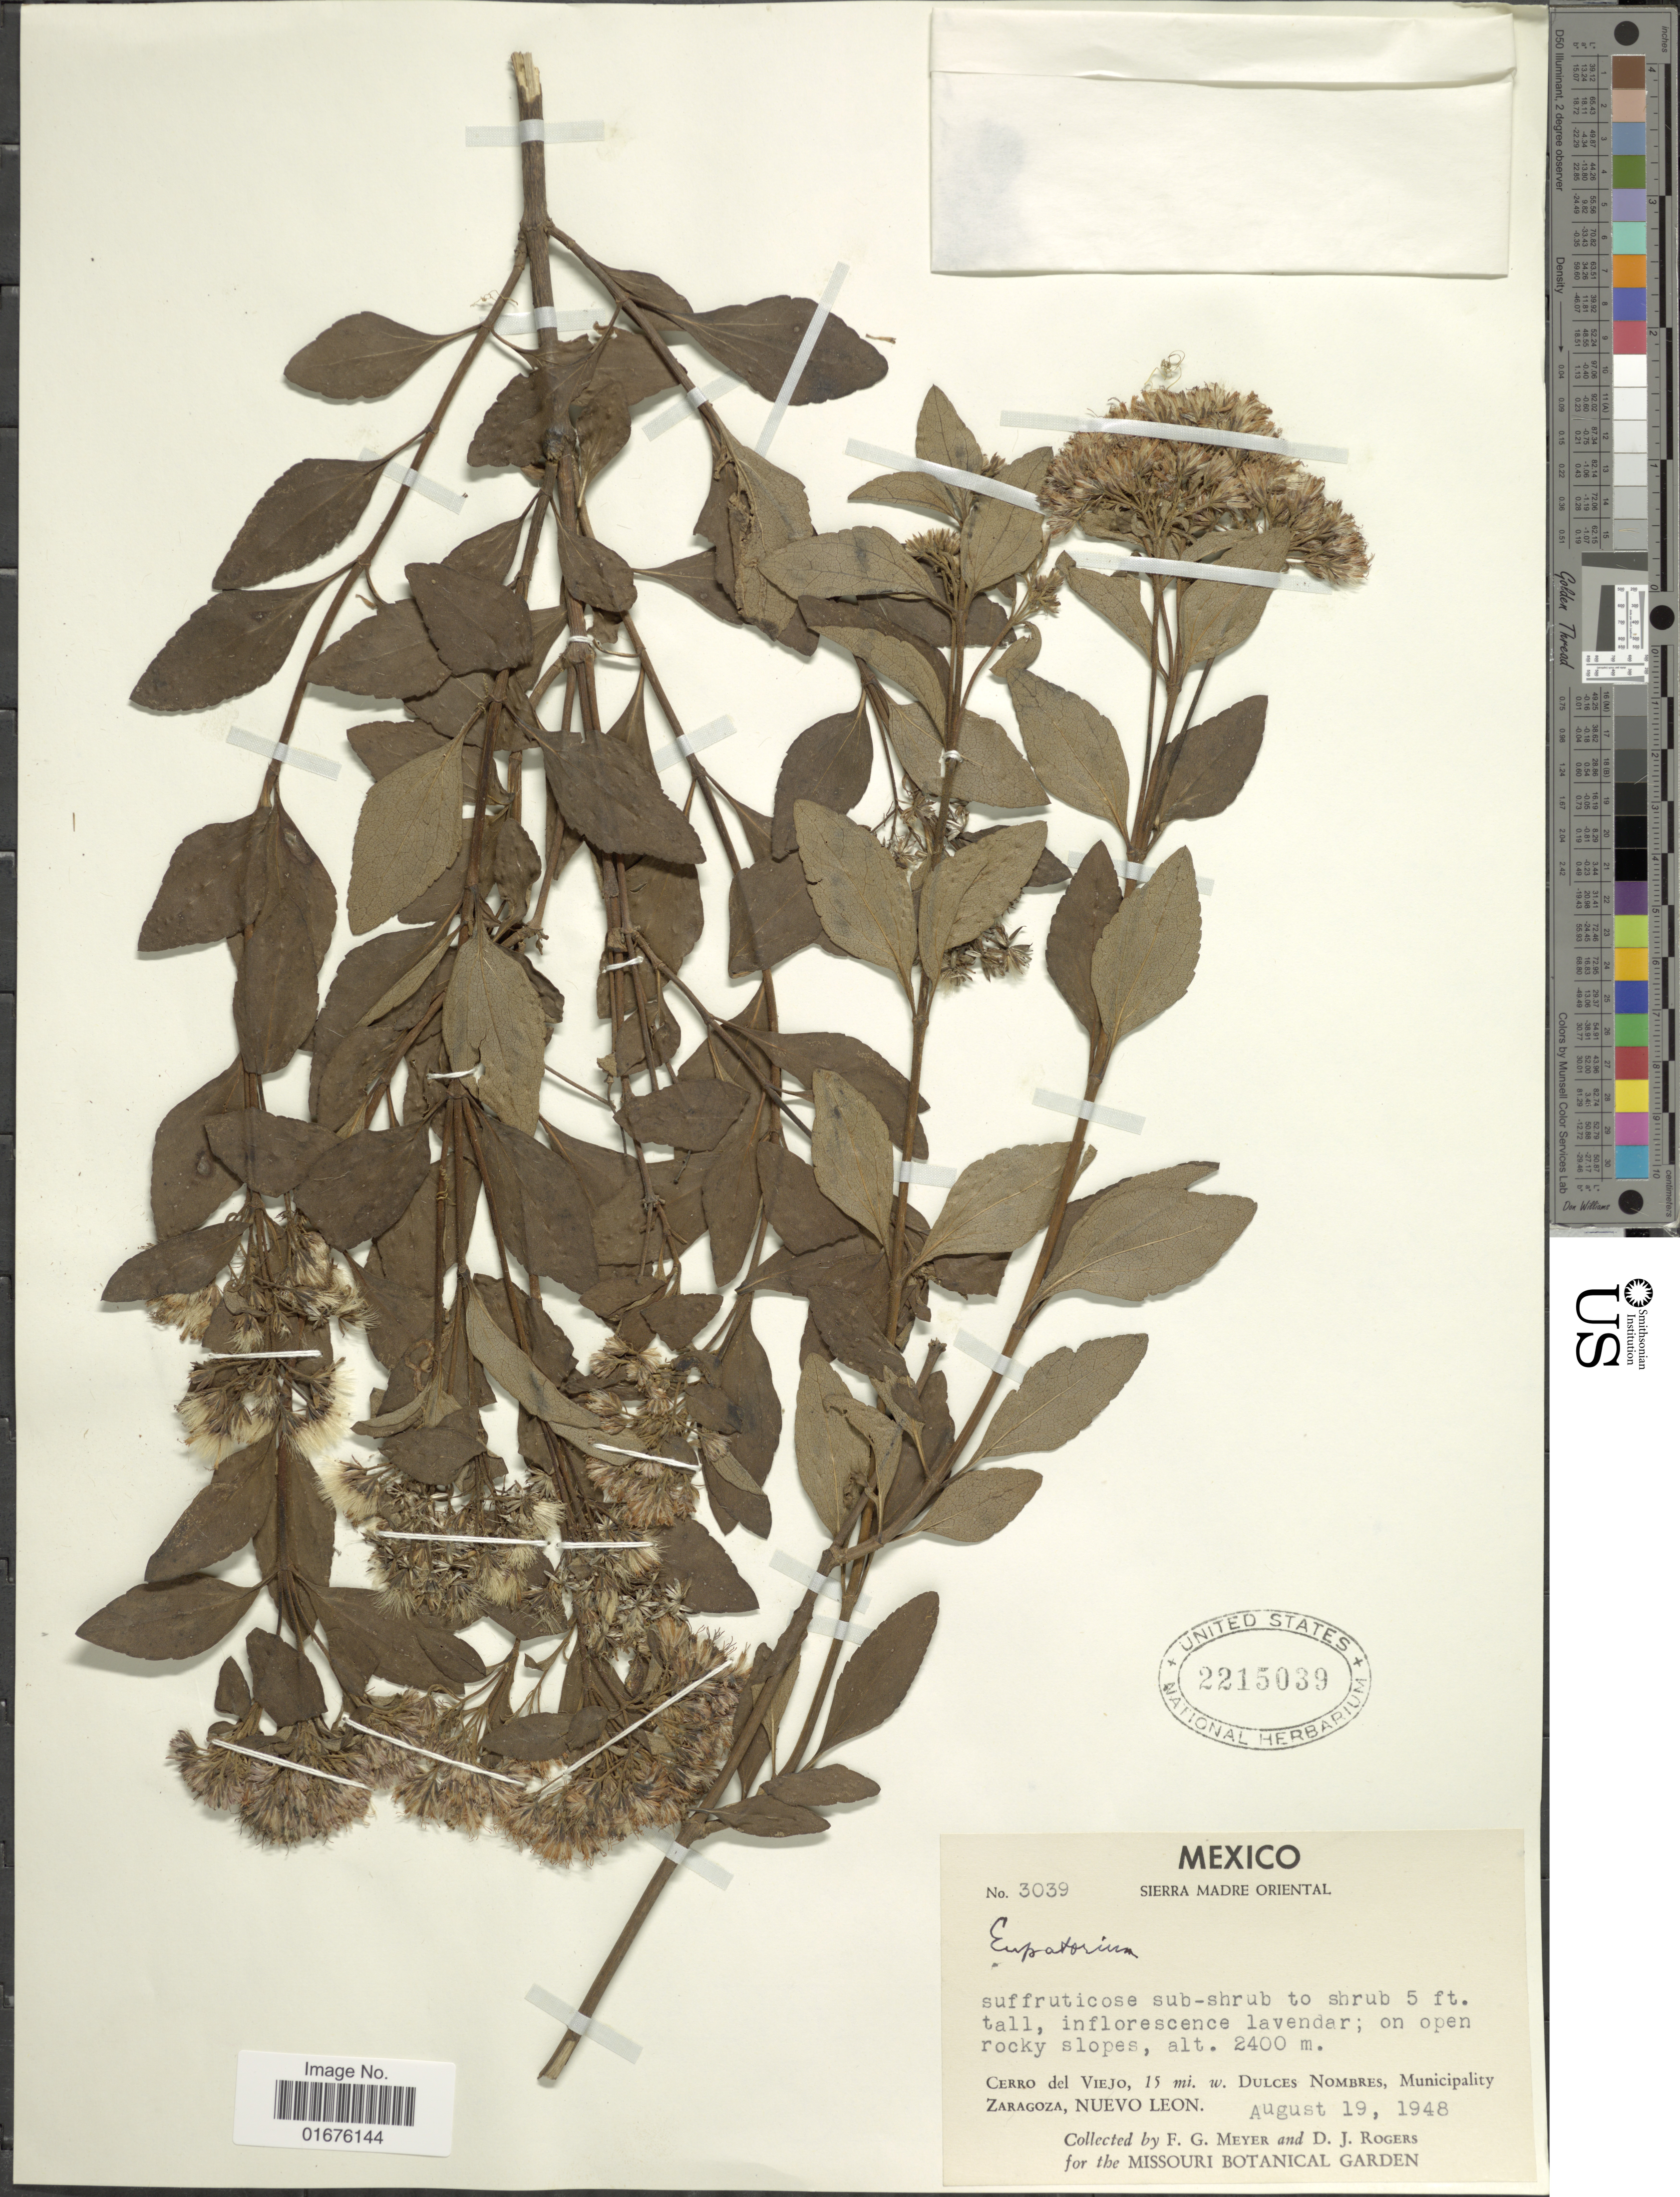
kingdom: Plantae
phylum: Tracheophyta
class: Magnoliopsida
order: Asterales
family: Asteraceae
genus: Ageratina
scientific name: Ageratina lucida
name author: (Ortega) R.M. King & H. Rob.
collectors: F. G. Meyer & D. J. Rogers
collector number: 3039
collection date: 1948-08-19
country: Mexico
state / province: Nuevo León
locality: Sierra Madre, Oriental, On open rocky slopes, Cerro del Viejo, 15 mi. w. Dulces Nombres, Municipality Zaragoza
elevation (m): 2400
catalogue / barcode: US 2215039